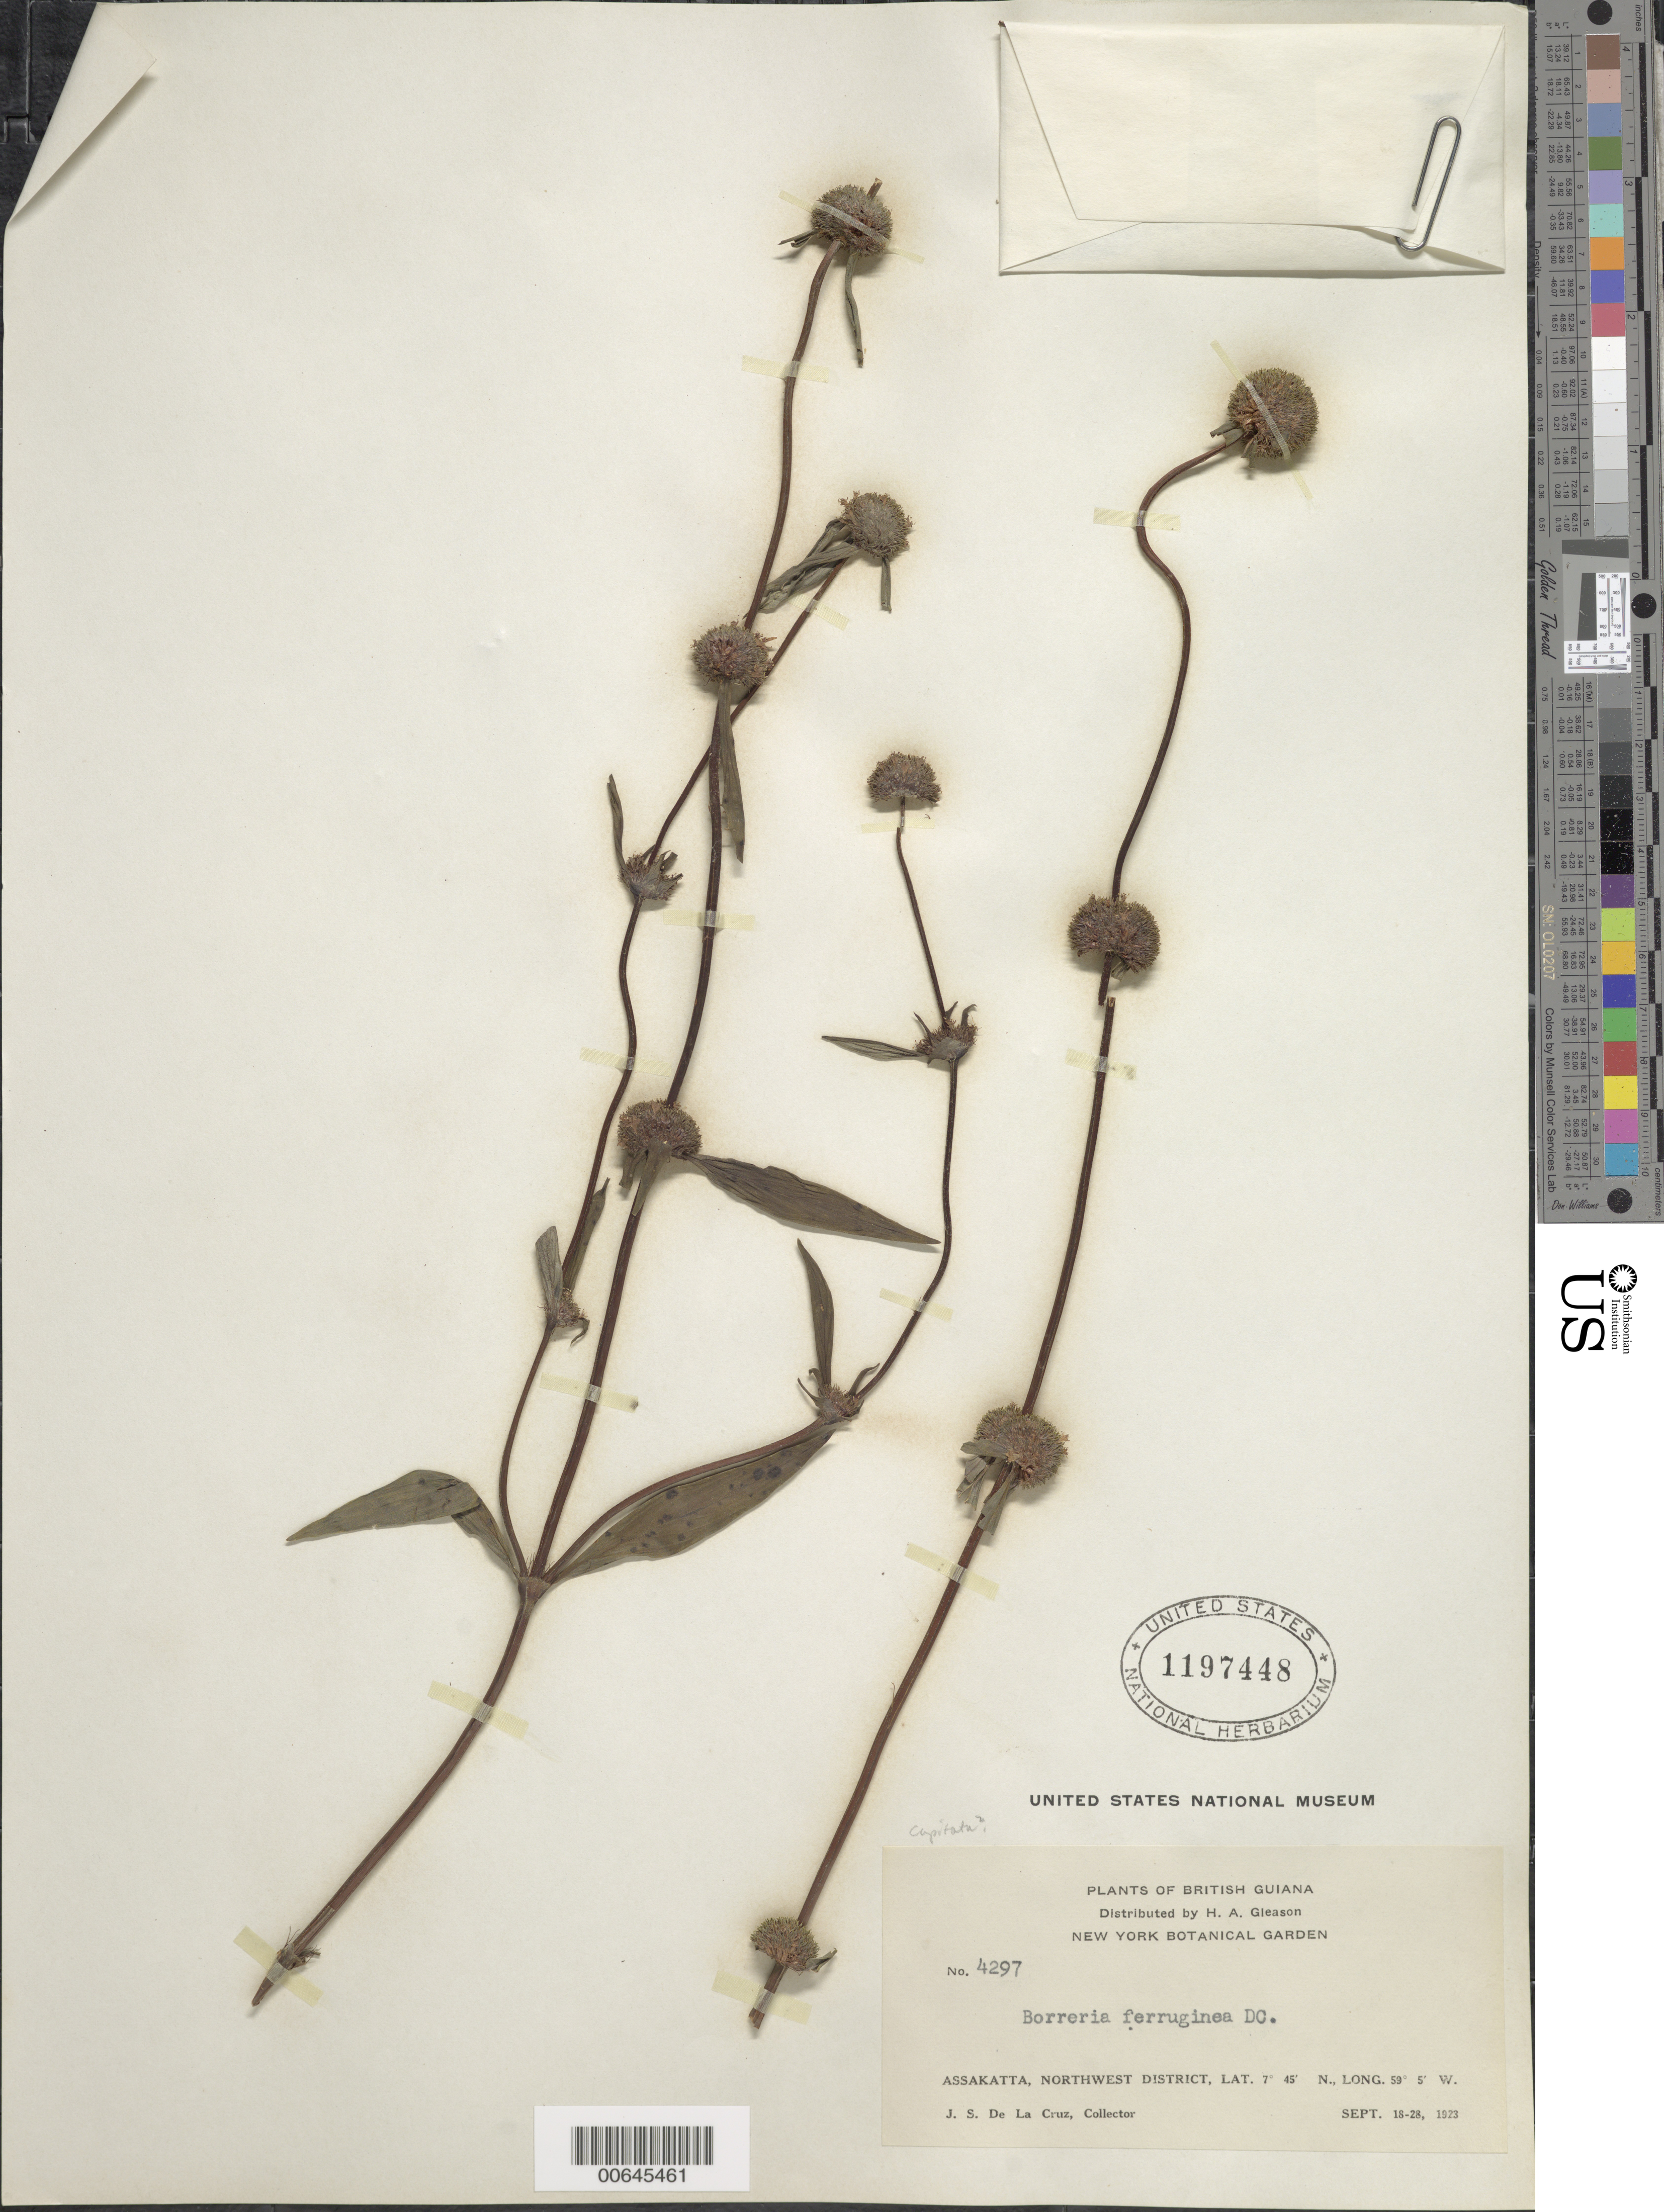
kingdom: Plantae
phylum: Tracheophyta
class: Magnoliopsida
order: Gentianales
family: Rubiaceae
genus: Borreria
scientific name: Borreria capitata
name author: (Ruiz & Pav.) DC.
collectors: J. S. de la Cruz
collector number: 4297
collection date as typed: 18-Sep-23 to 28-Sep-23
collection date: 1923-09-18/1923-09-28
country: Guyana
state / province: Barima-Waini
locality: Assakatta, NW District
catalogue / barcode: US 1197448